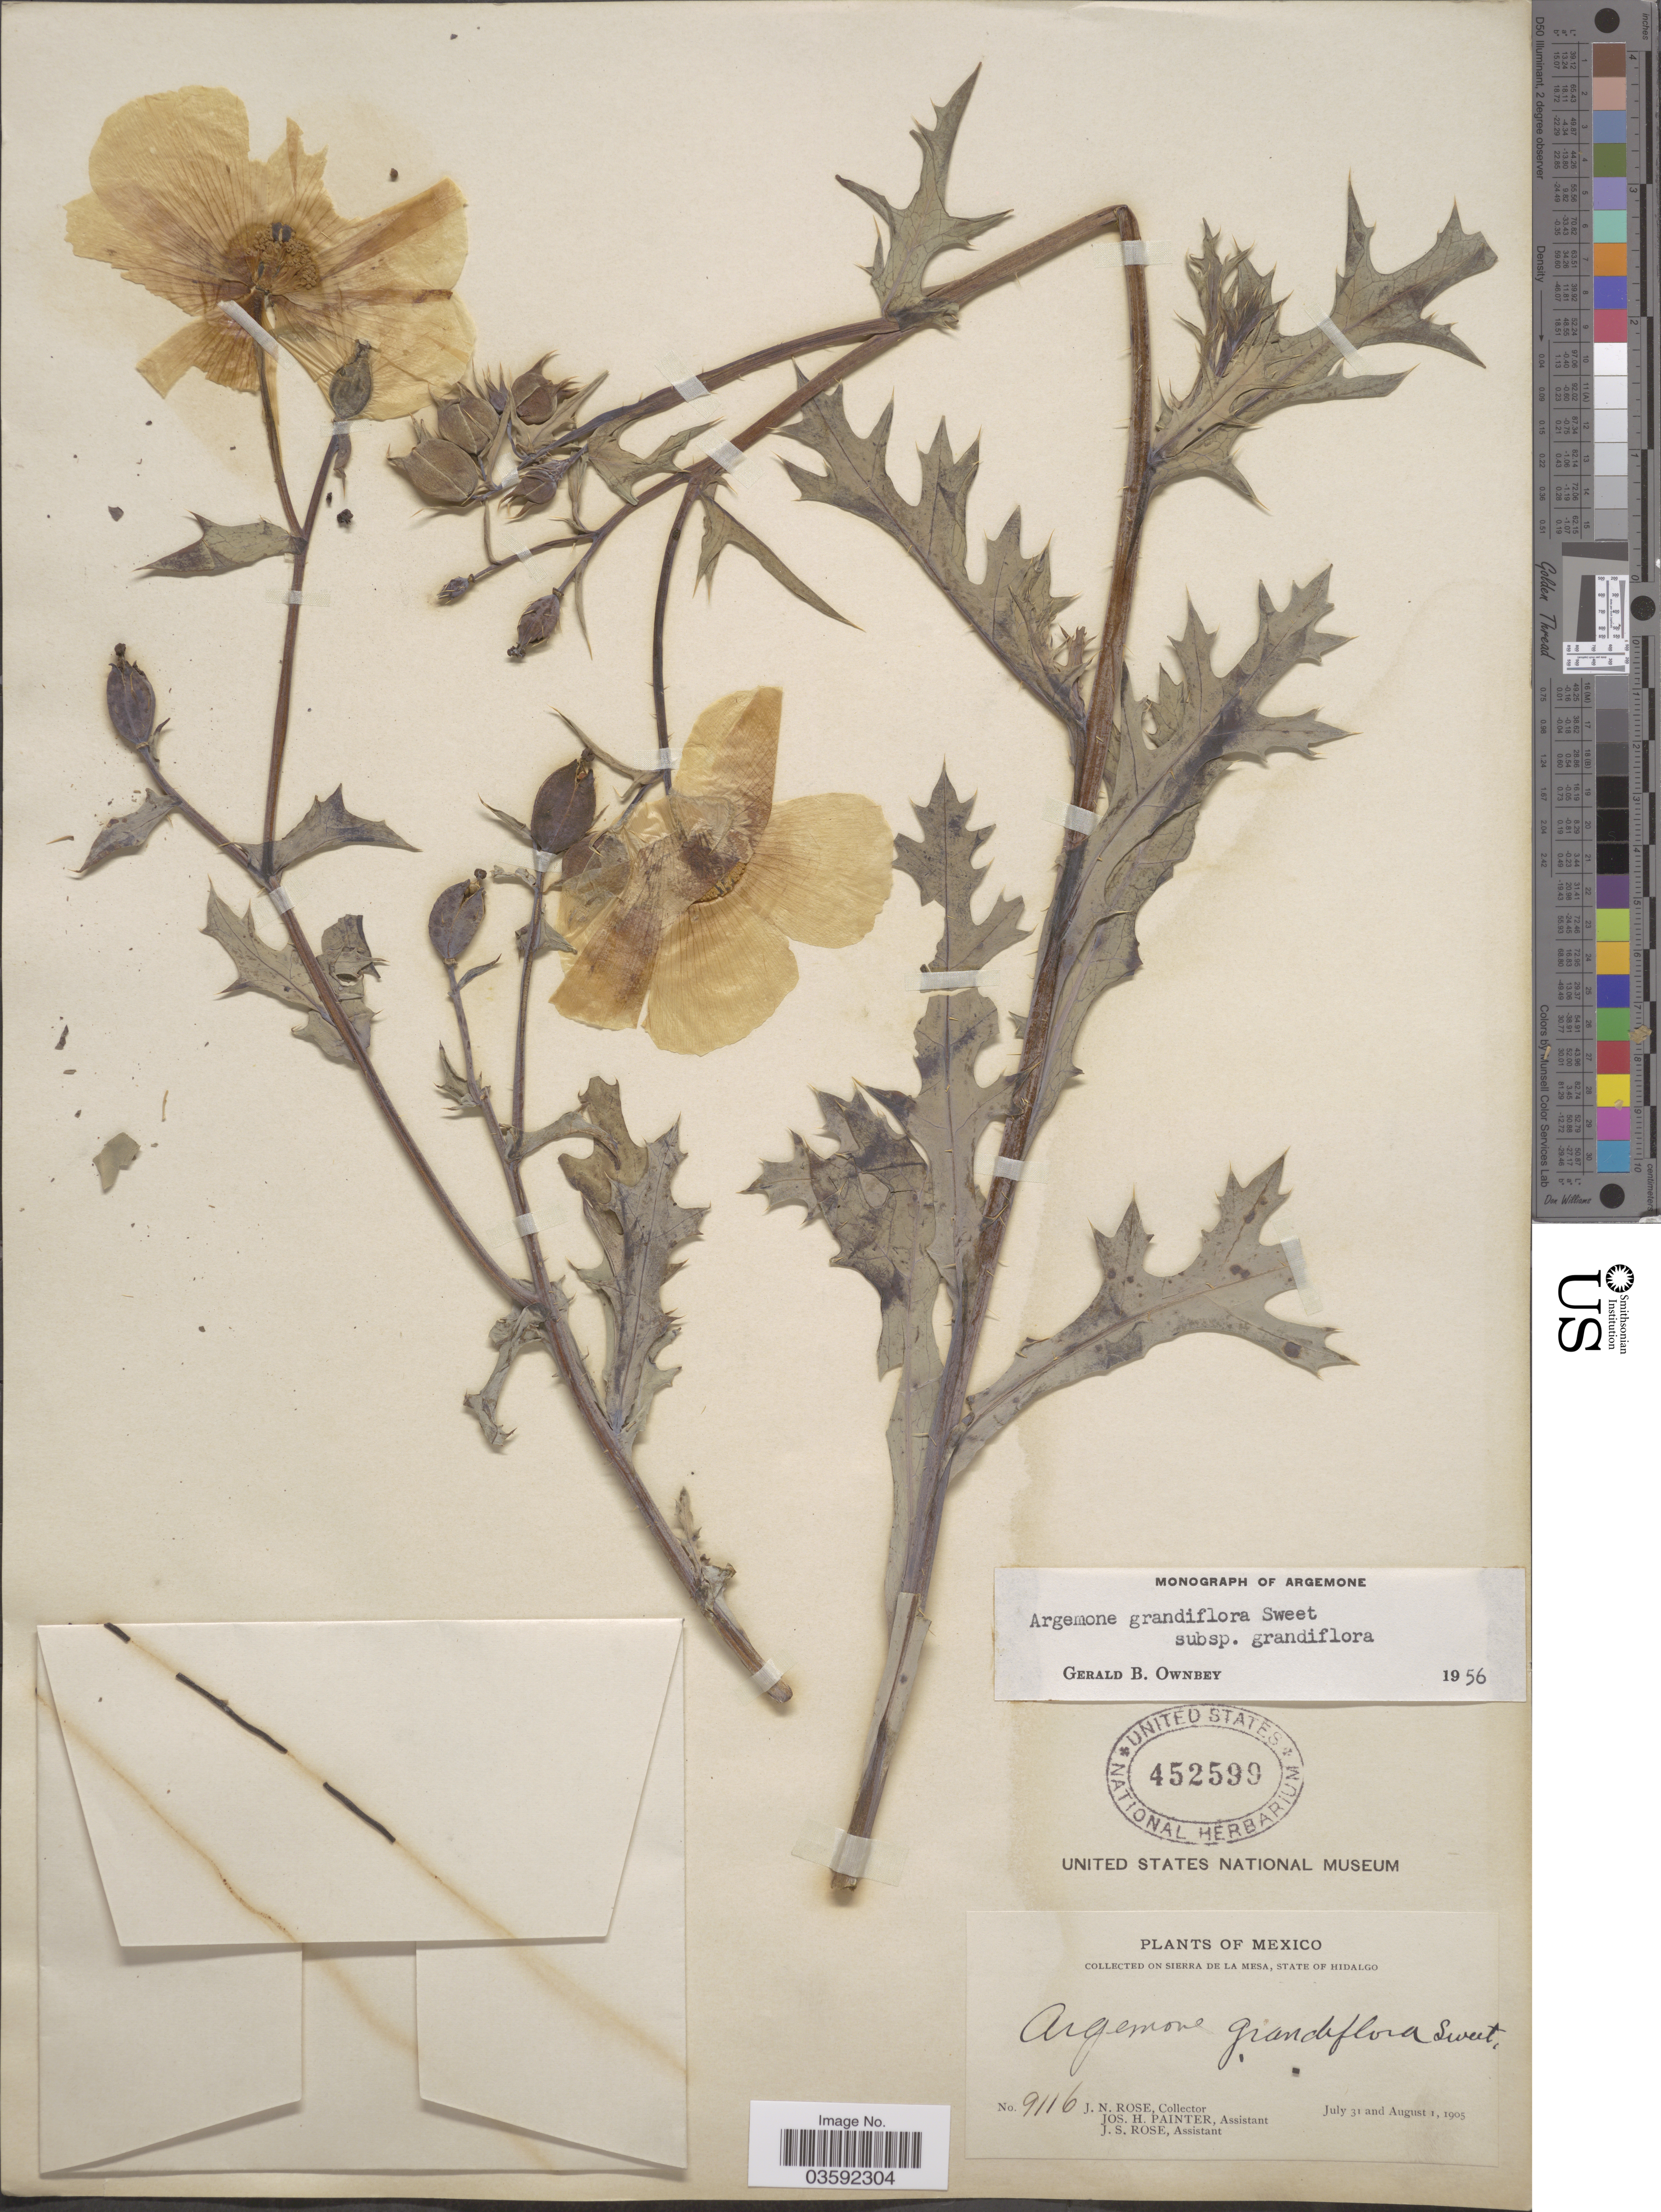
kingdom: Plantae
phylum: Tracheophyta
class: Magnoliopsida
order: Ranunculales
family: Papaveraceae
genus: Argemone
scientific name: Argemone grandiflora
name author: Sweet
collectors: J. N. Rose, J. H. Painter & J. S. Rose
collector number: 9116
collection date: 1905-07-31/1905-08-01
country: Mexico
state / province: Hidalgo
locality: On Sierra de La Mesa.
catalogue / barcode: US 452599